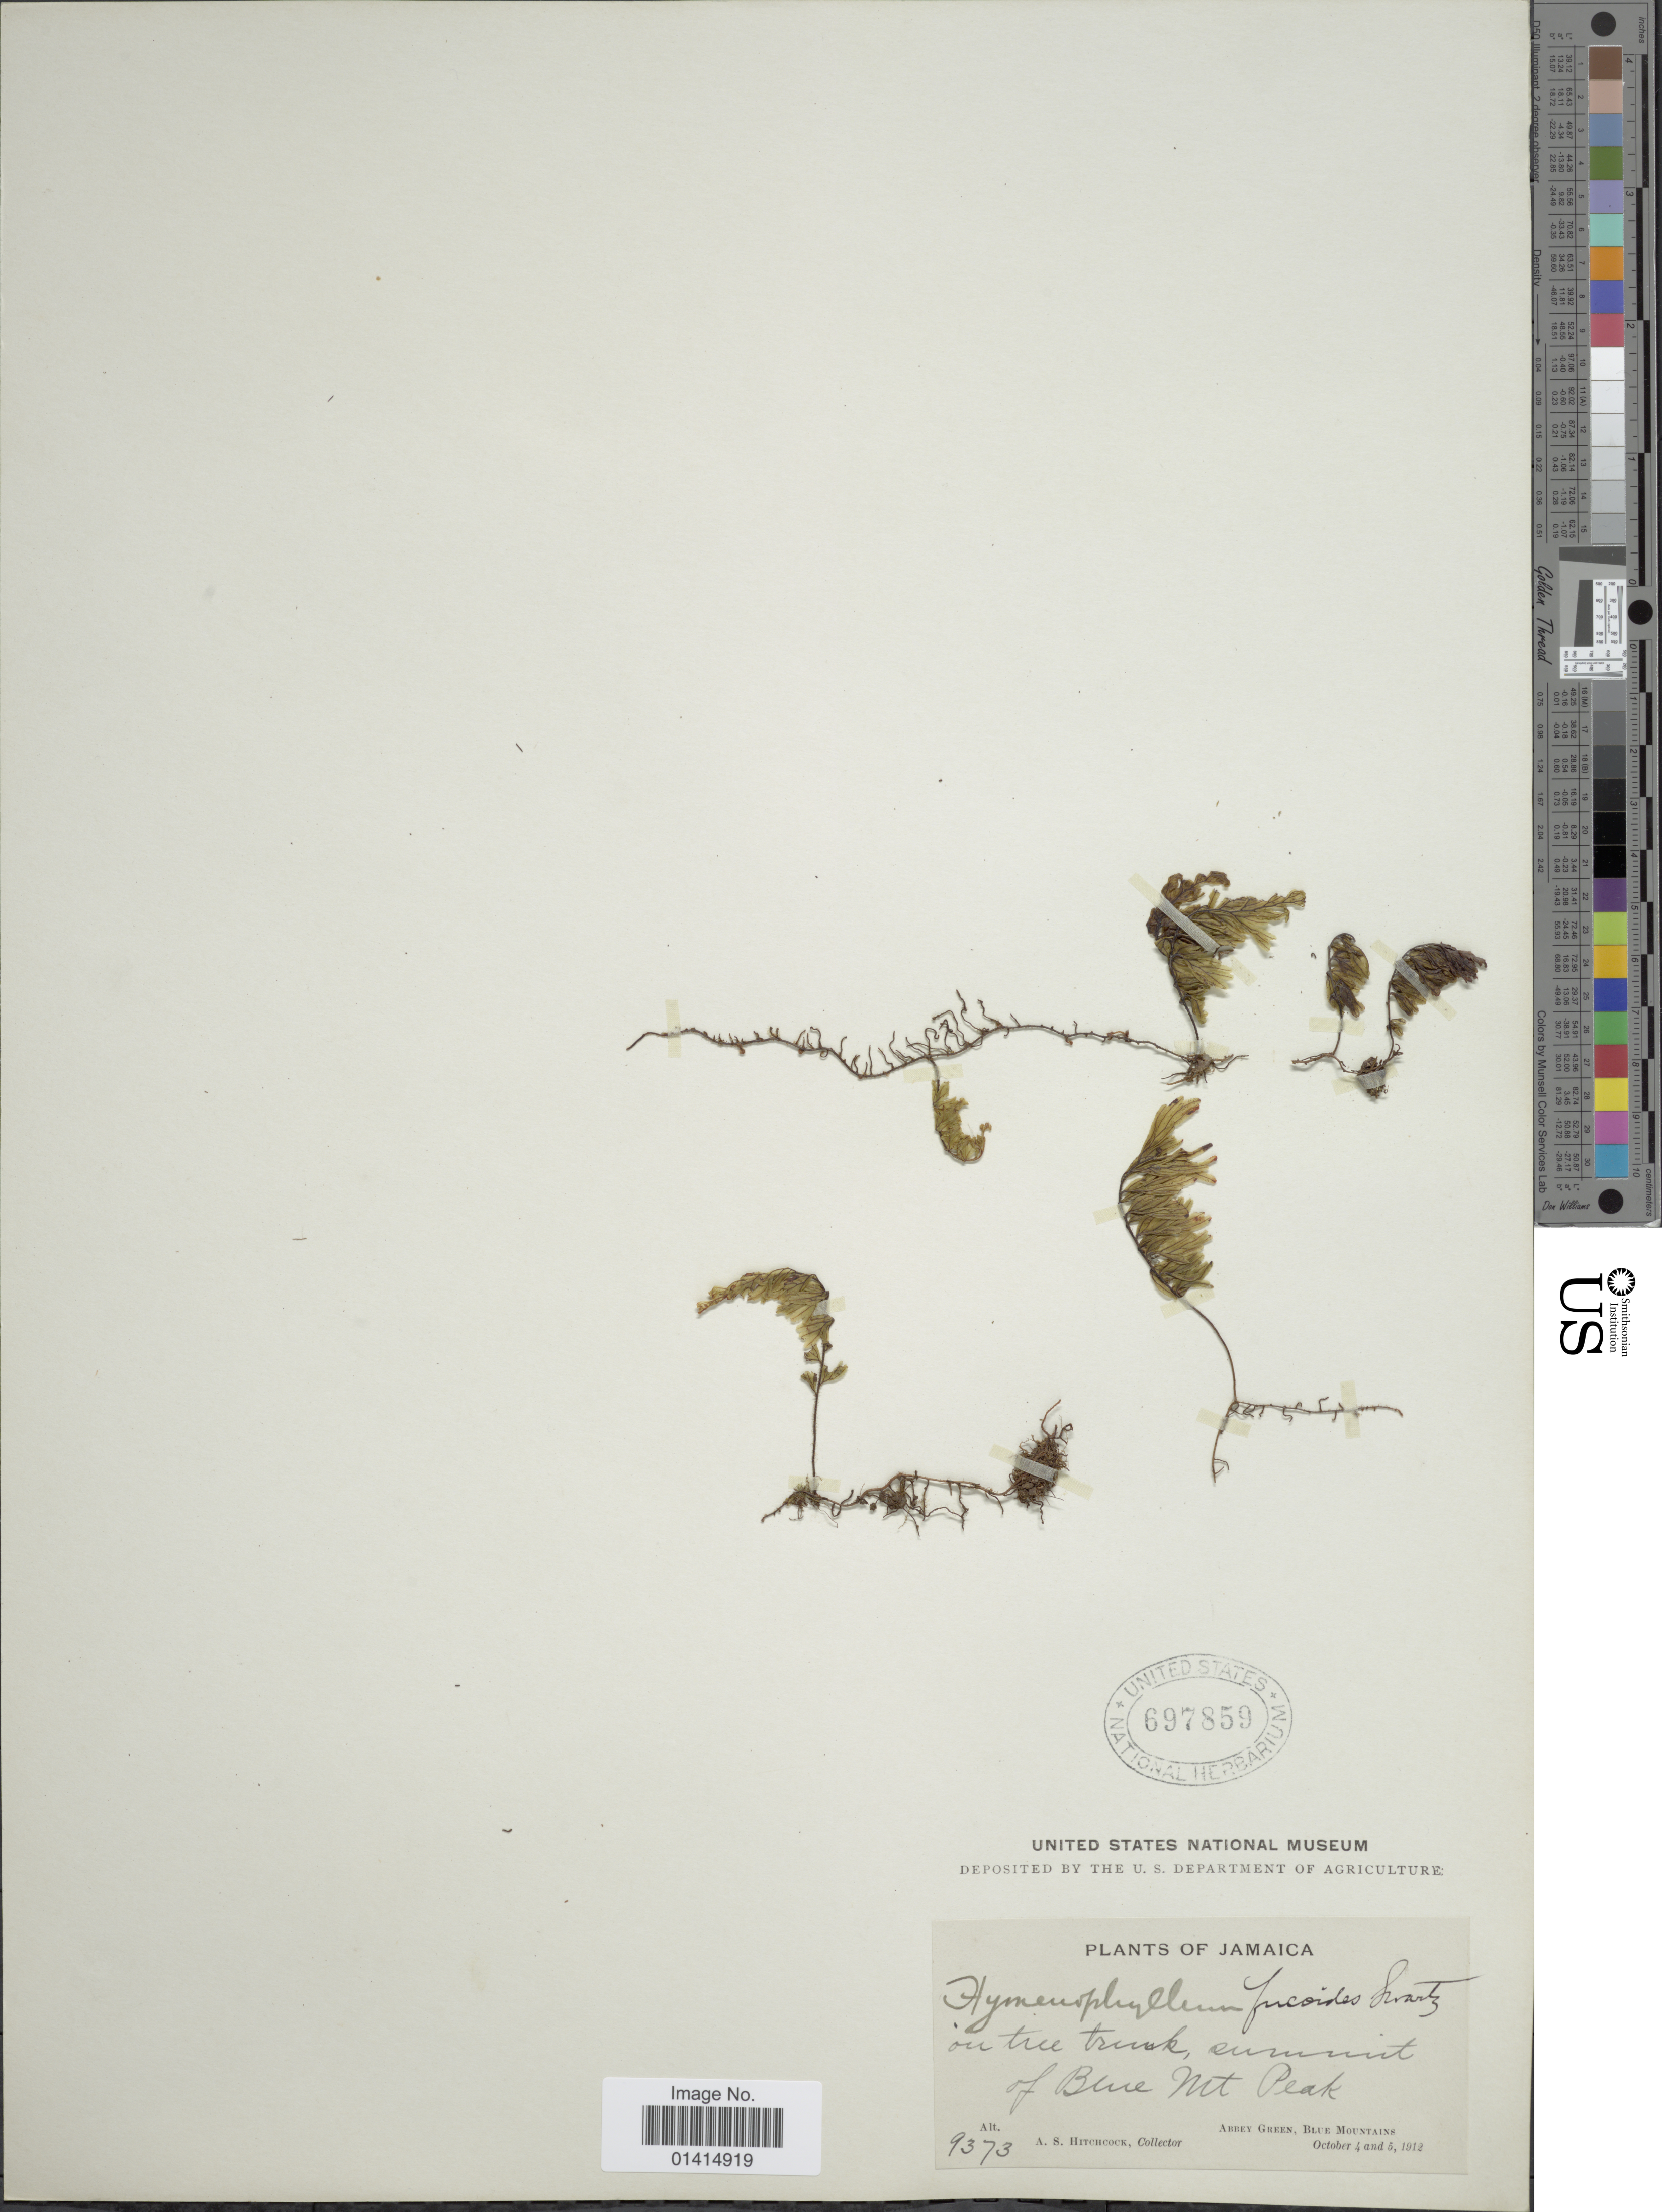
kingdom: Plantae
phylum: Tracheophyta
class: Polypodiopsida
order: Hymenophyllales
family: Hymenophyllaceae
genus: Hymenophyllum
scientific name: Hymenophyllum fucoides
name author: (Sw.) Sw.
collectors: A. S. Hitchcock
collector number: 9373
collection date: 1912-10-04/1912-10-05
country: Jamaica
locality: Summit of Blue Mt Peak, Abbey Green, Blue Mountains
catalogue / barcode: US 697859